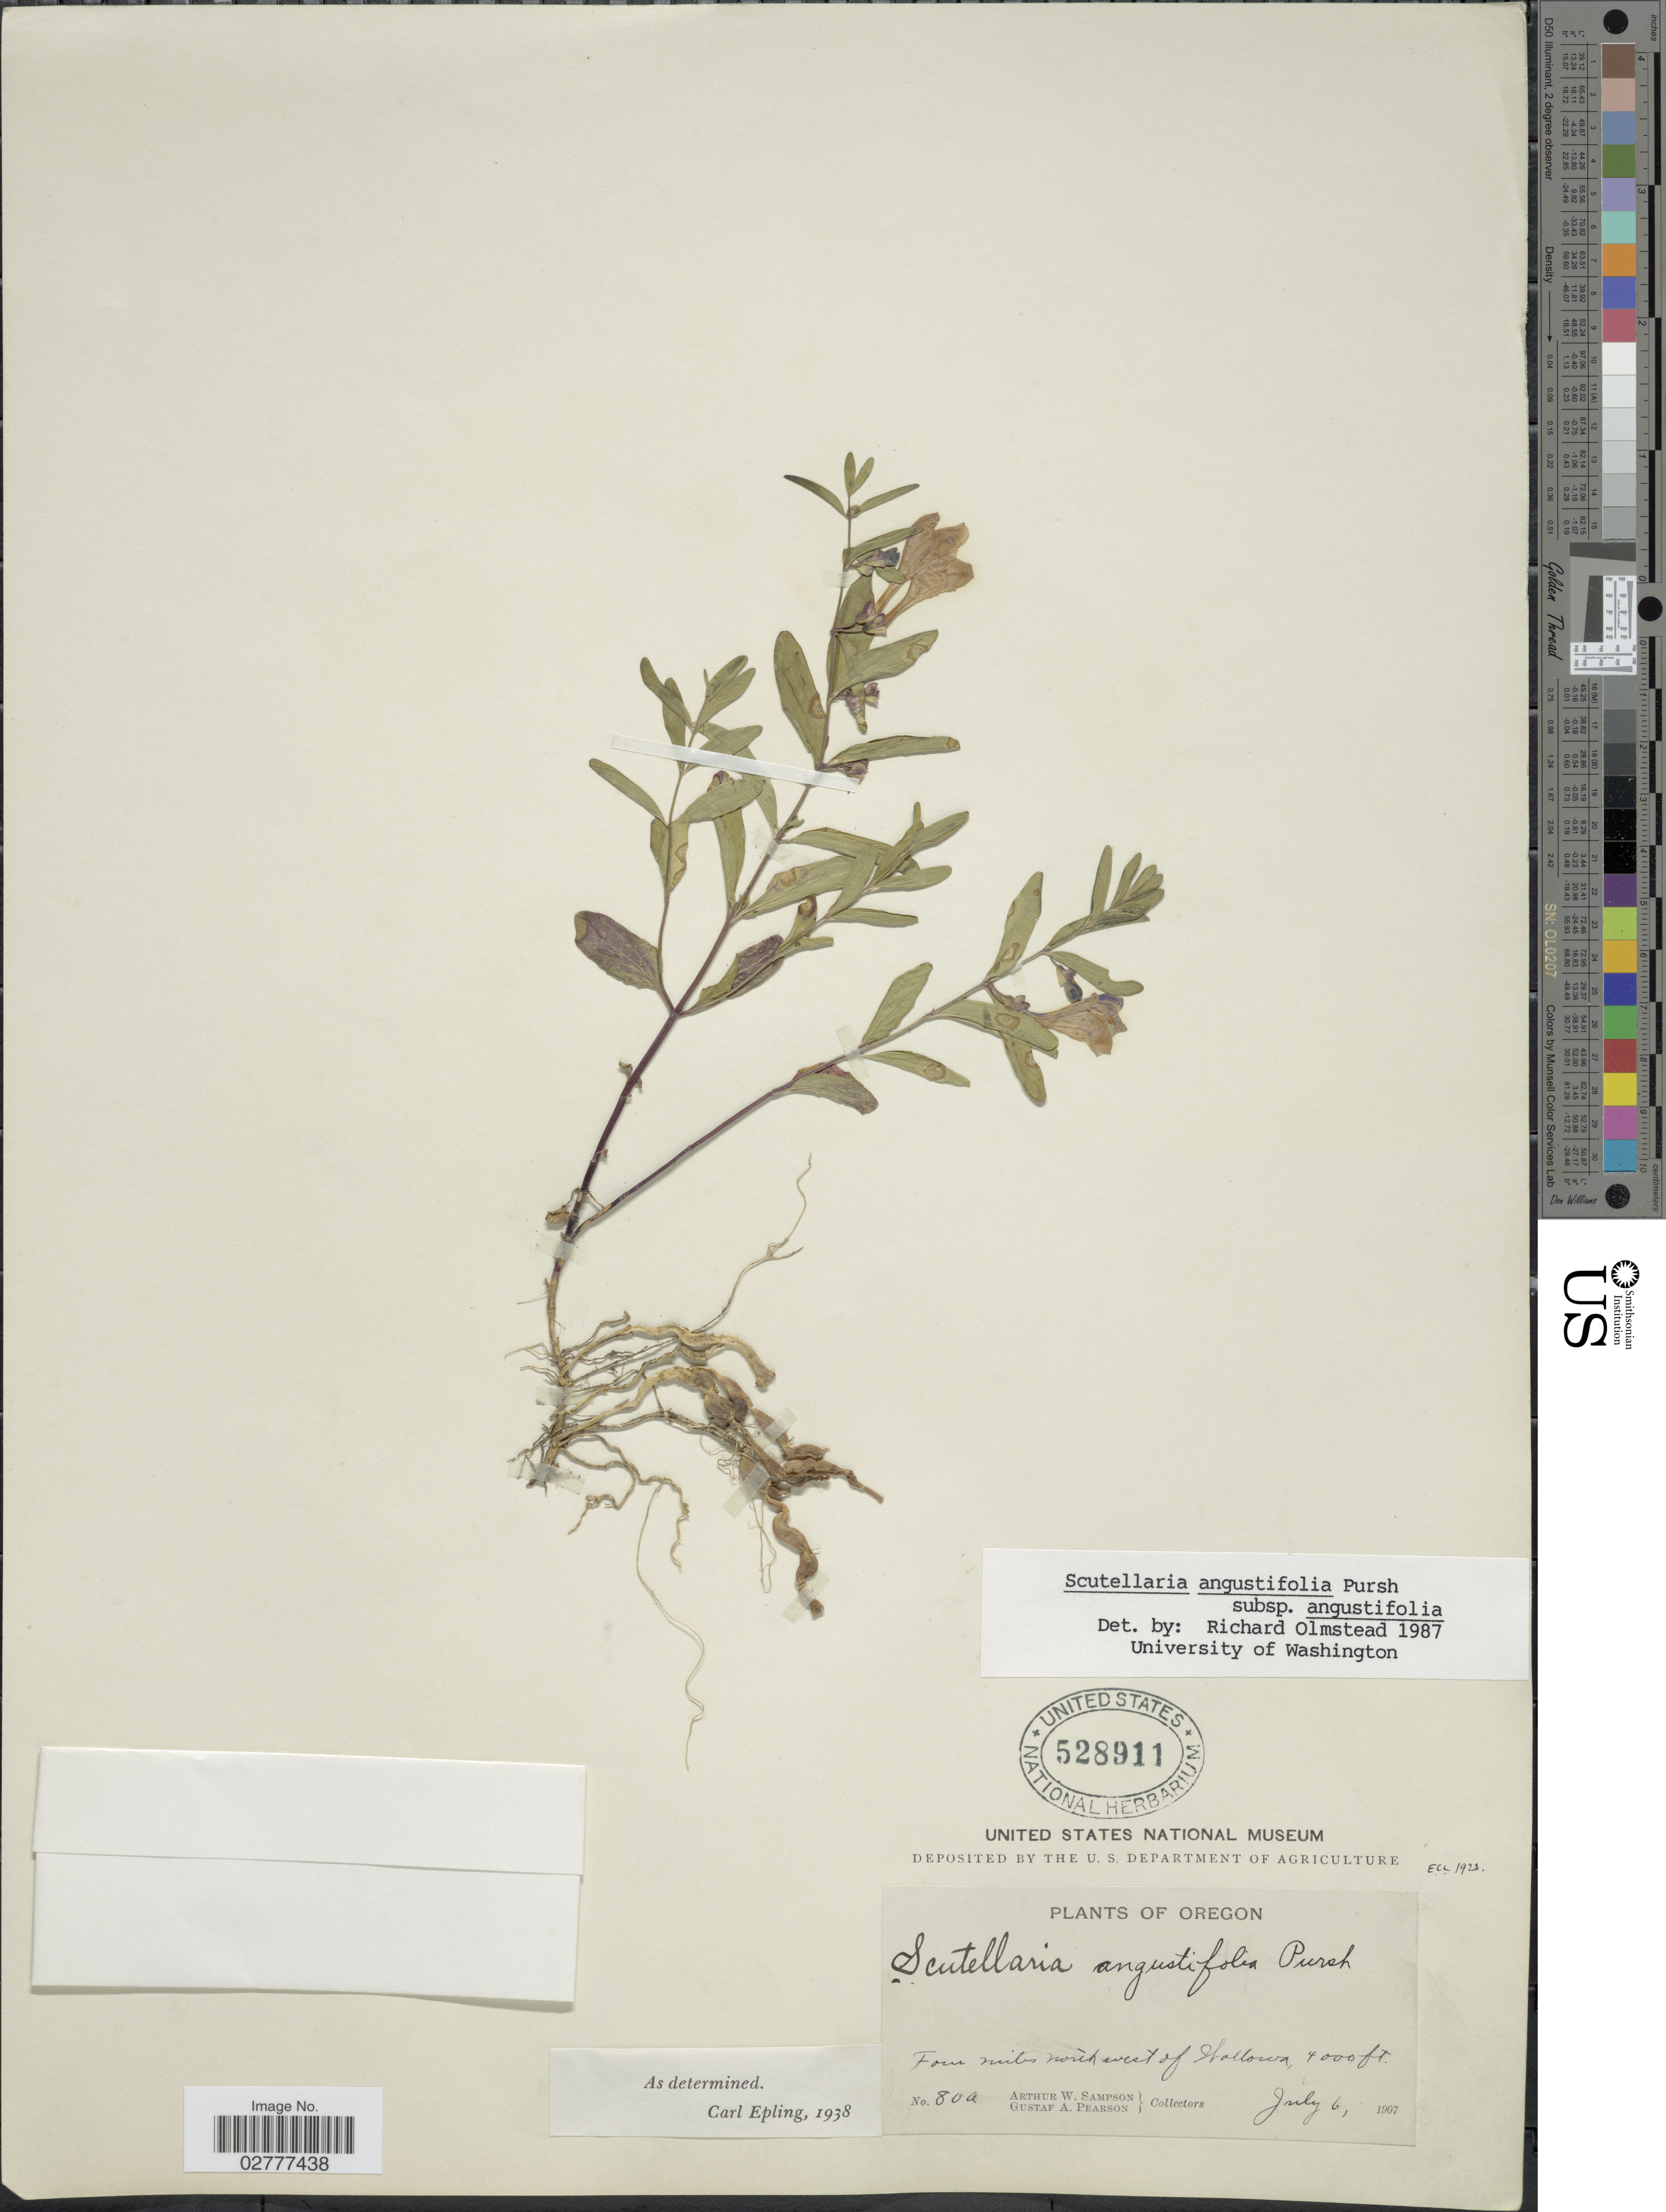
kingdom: Plantae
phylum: Tracheophyta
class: Magnoliopsida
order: Lamiales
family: Lamiaceae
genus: Scutellaria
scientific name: Scutellaria angustifolia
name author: Pursh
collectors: A. Sampson & G. Pearson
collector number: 80a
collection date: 1907-07-06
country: United States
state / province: Oregon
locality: Four miles north west of Wallowa.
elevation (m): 1219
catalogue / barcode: US 528911